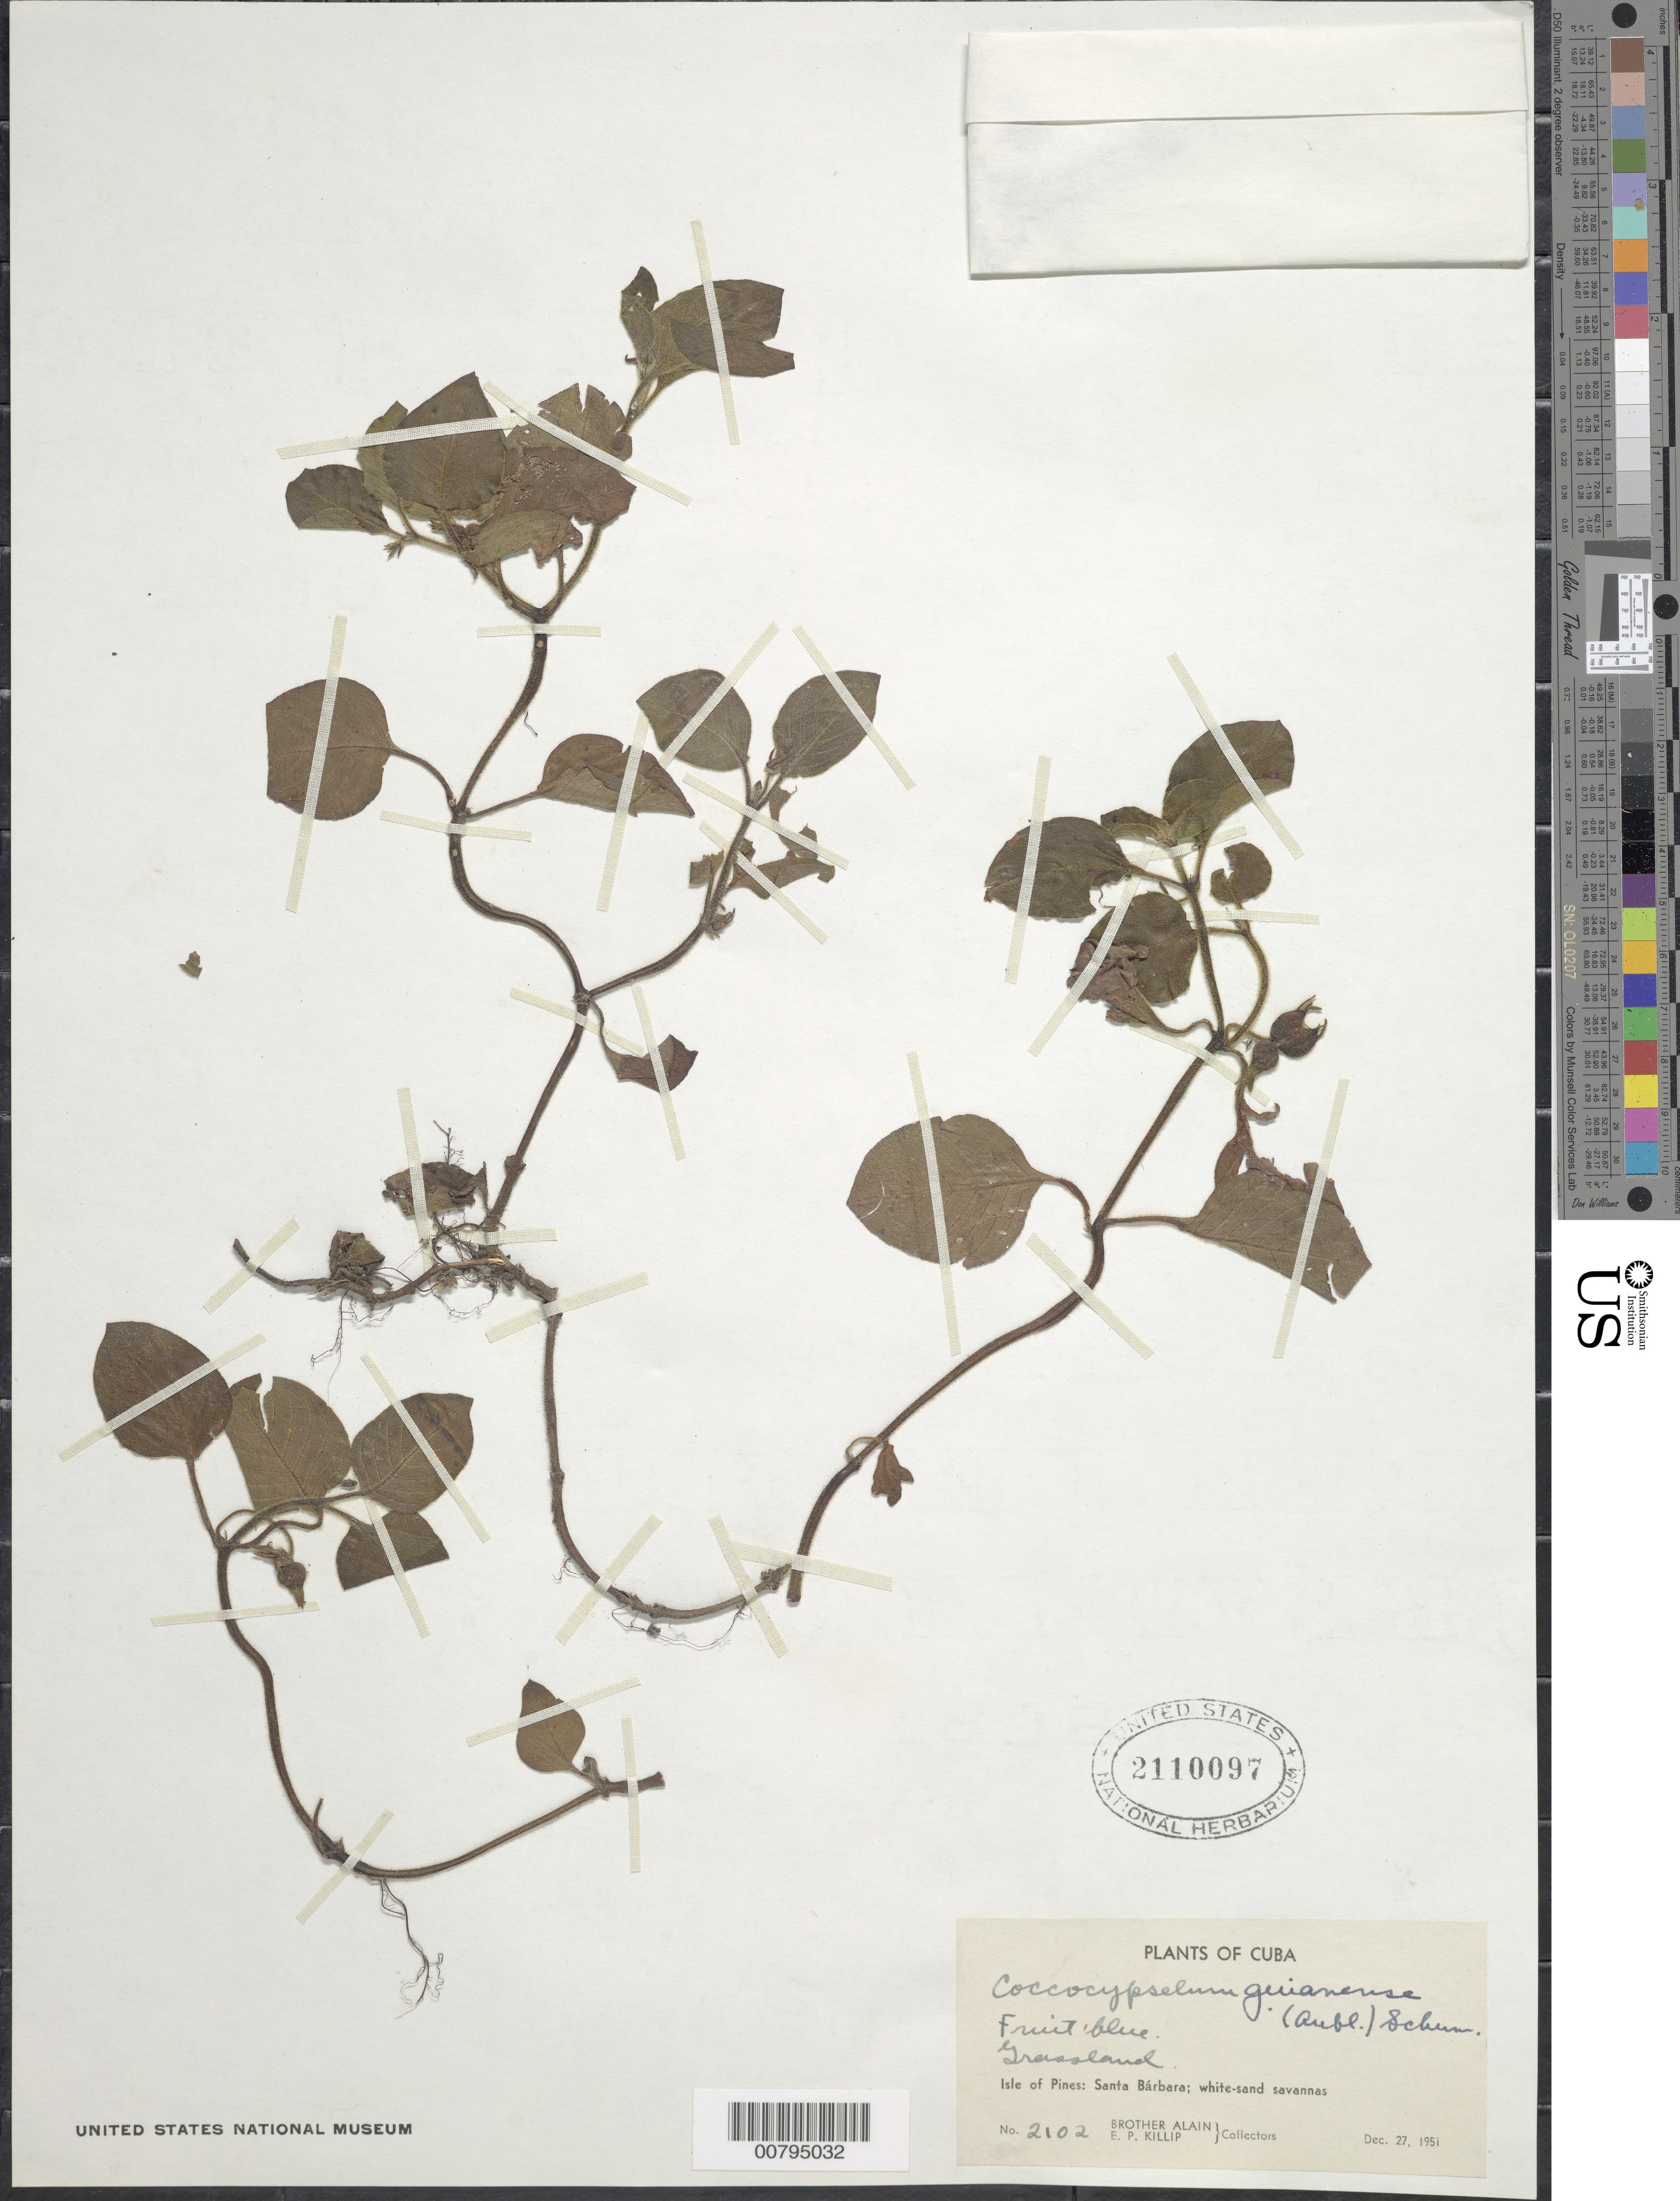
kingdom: Plantae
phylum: Tracheophyta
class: Magnoliopsida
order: Gentianales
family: Rubiaceae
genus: Coccocypselum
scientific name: Coccocypselum cordifolium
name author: Nees & Mart.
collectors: A. H. Liogier & E. P. Killip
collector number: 2102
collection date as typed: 27 Dec 1951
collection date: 1951-12-27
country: Cuba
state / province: Isla de La Juventud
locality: Santa Barbara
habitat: White-sand savannas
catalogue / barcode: US 2110097